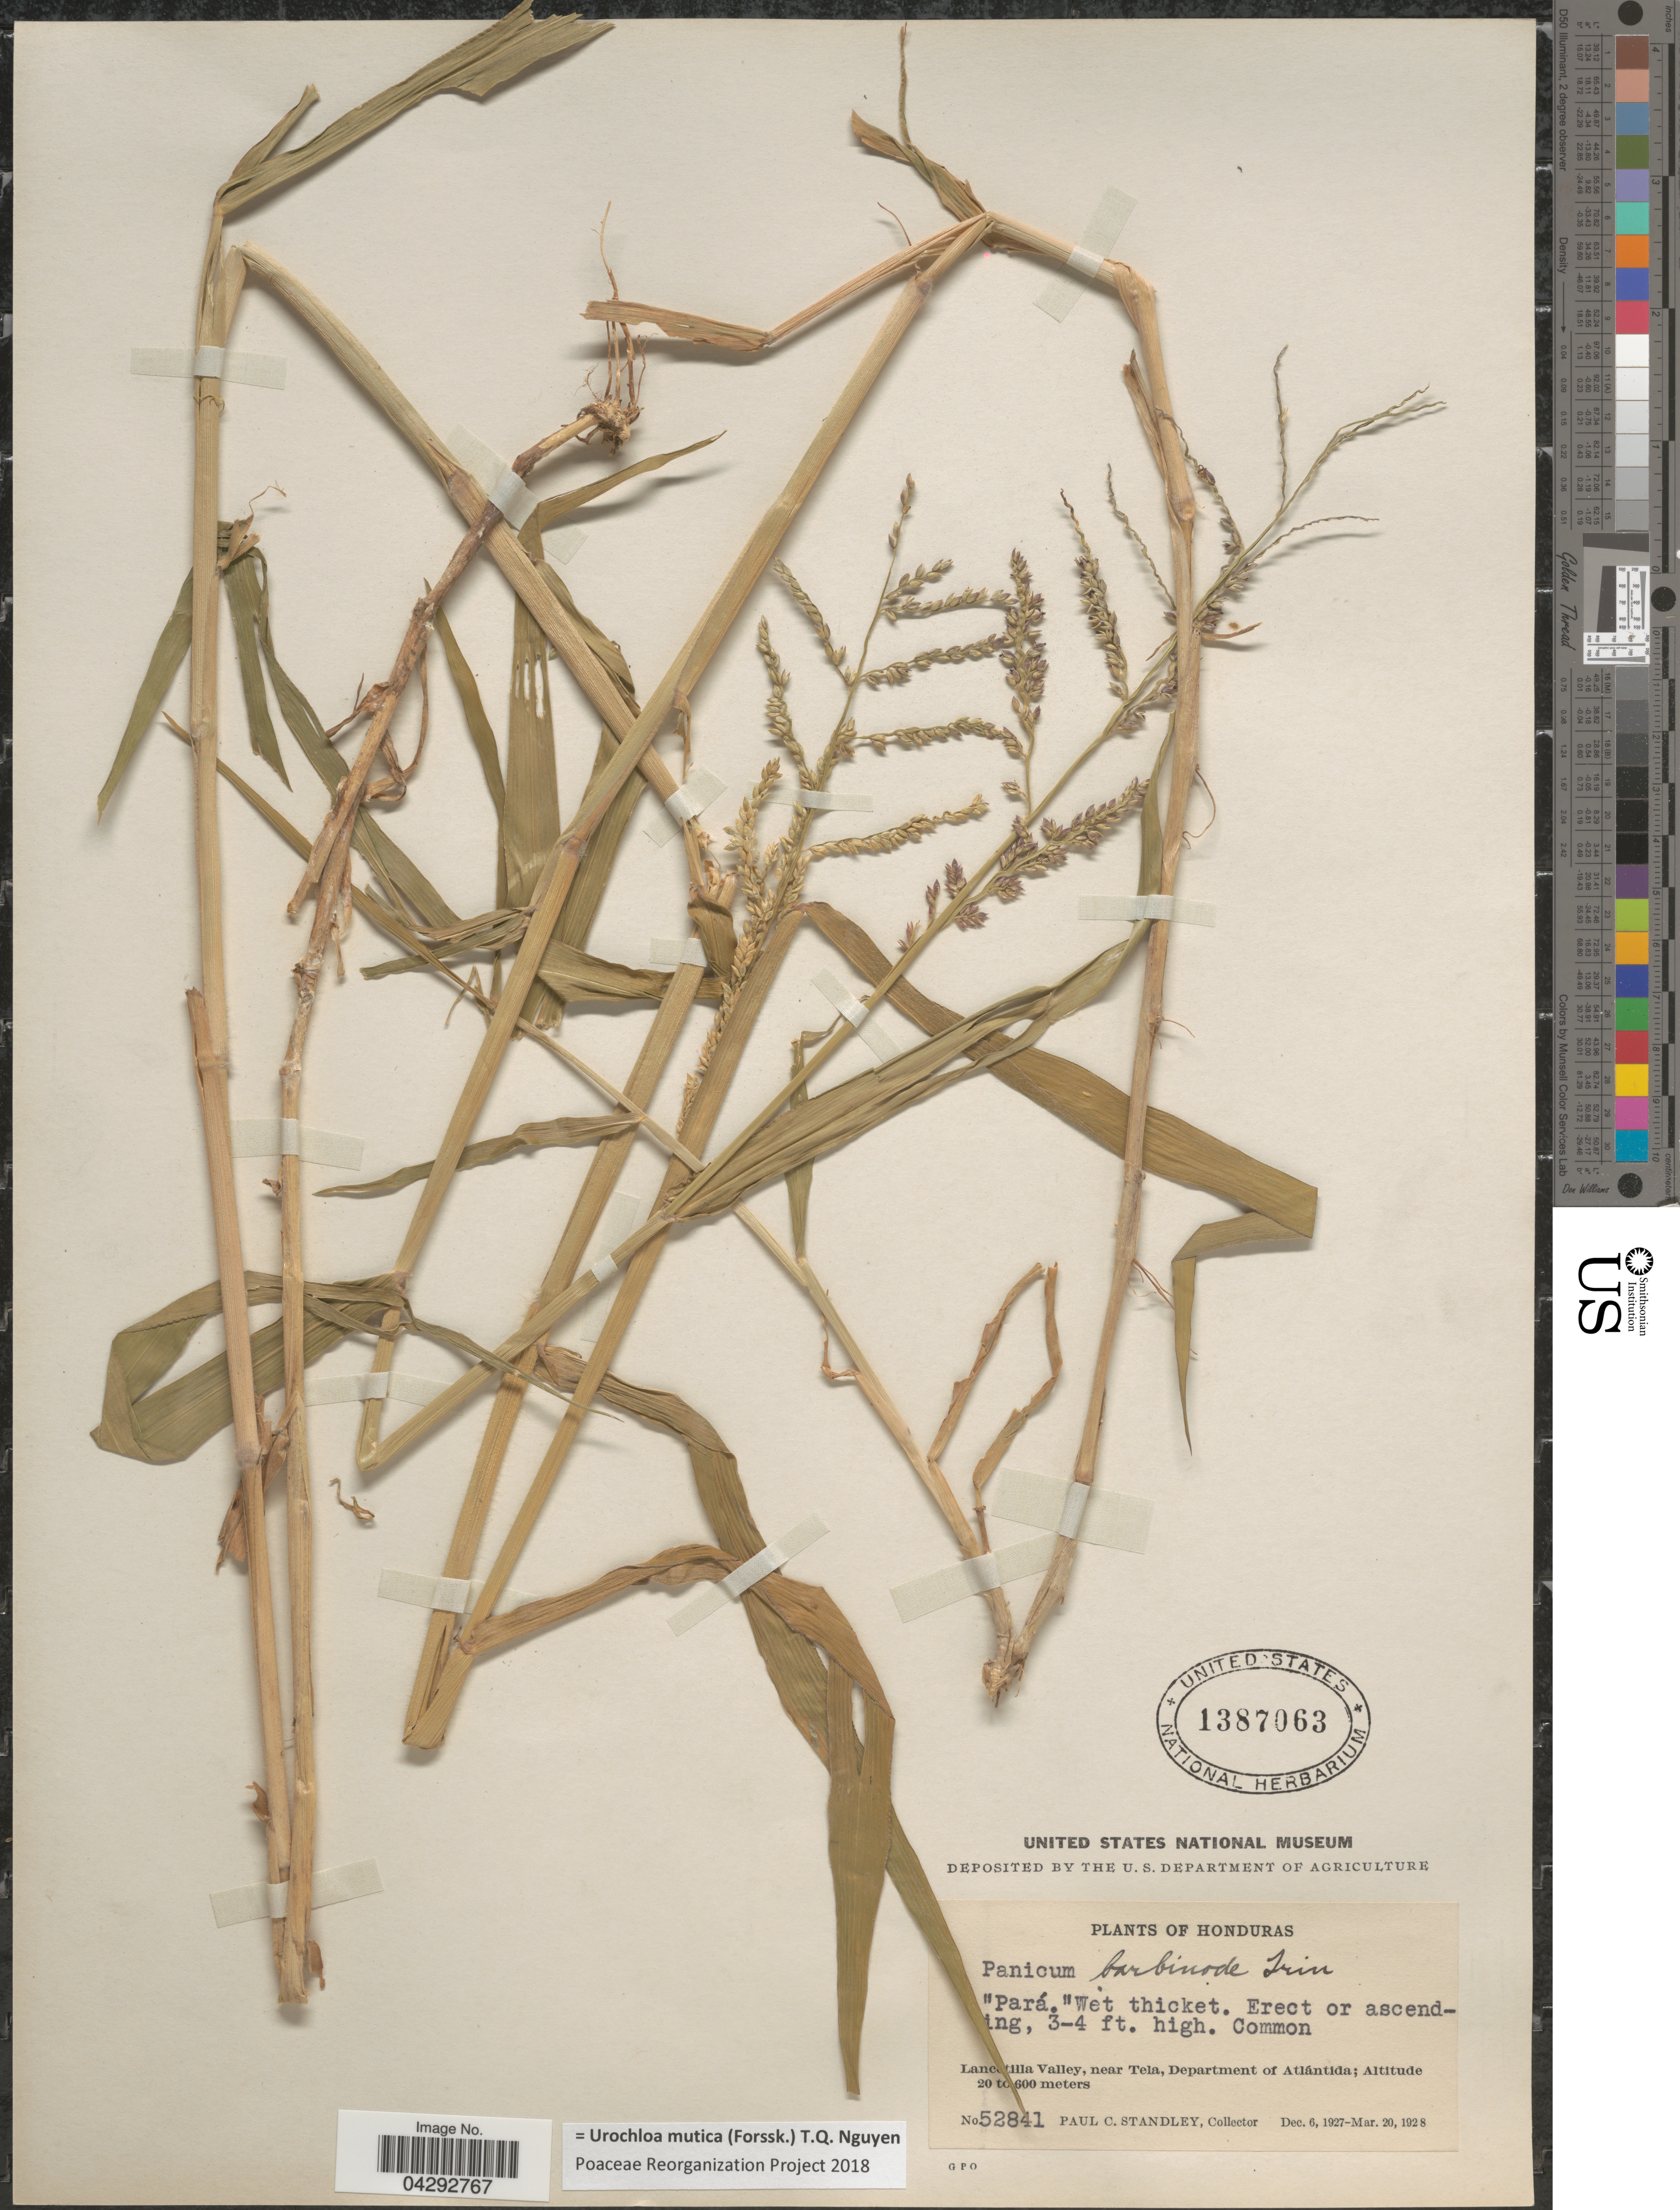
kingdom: Plantae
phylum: Tracheophyta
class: Liliopsida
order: Poales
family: Poaceae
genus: Urochloa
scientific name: Urochloa mutica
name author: (Forssk.) T.Q. Nguyen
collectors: P. C. Standley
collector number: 52841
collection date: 1927-12-06/1928-03-20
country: Honduras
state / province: Atlantida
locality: Lancetilla Valley, near Tela, Department of Atlántida,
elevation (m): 20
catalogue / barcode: US 1387063